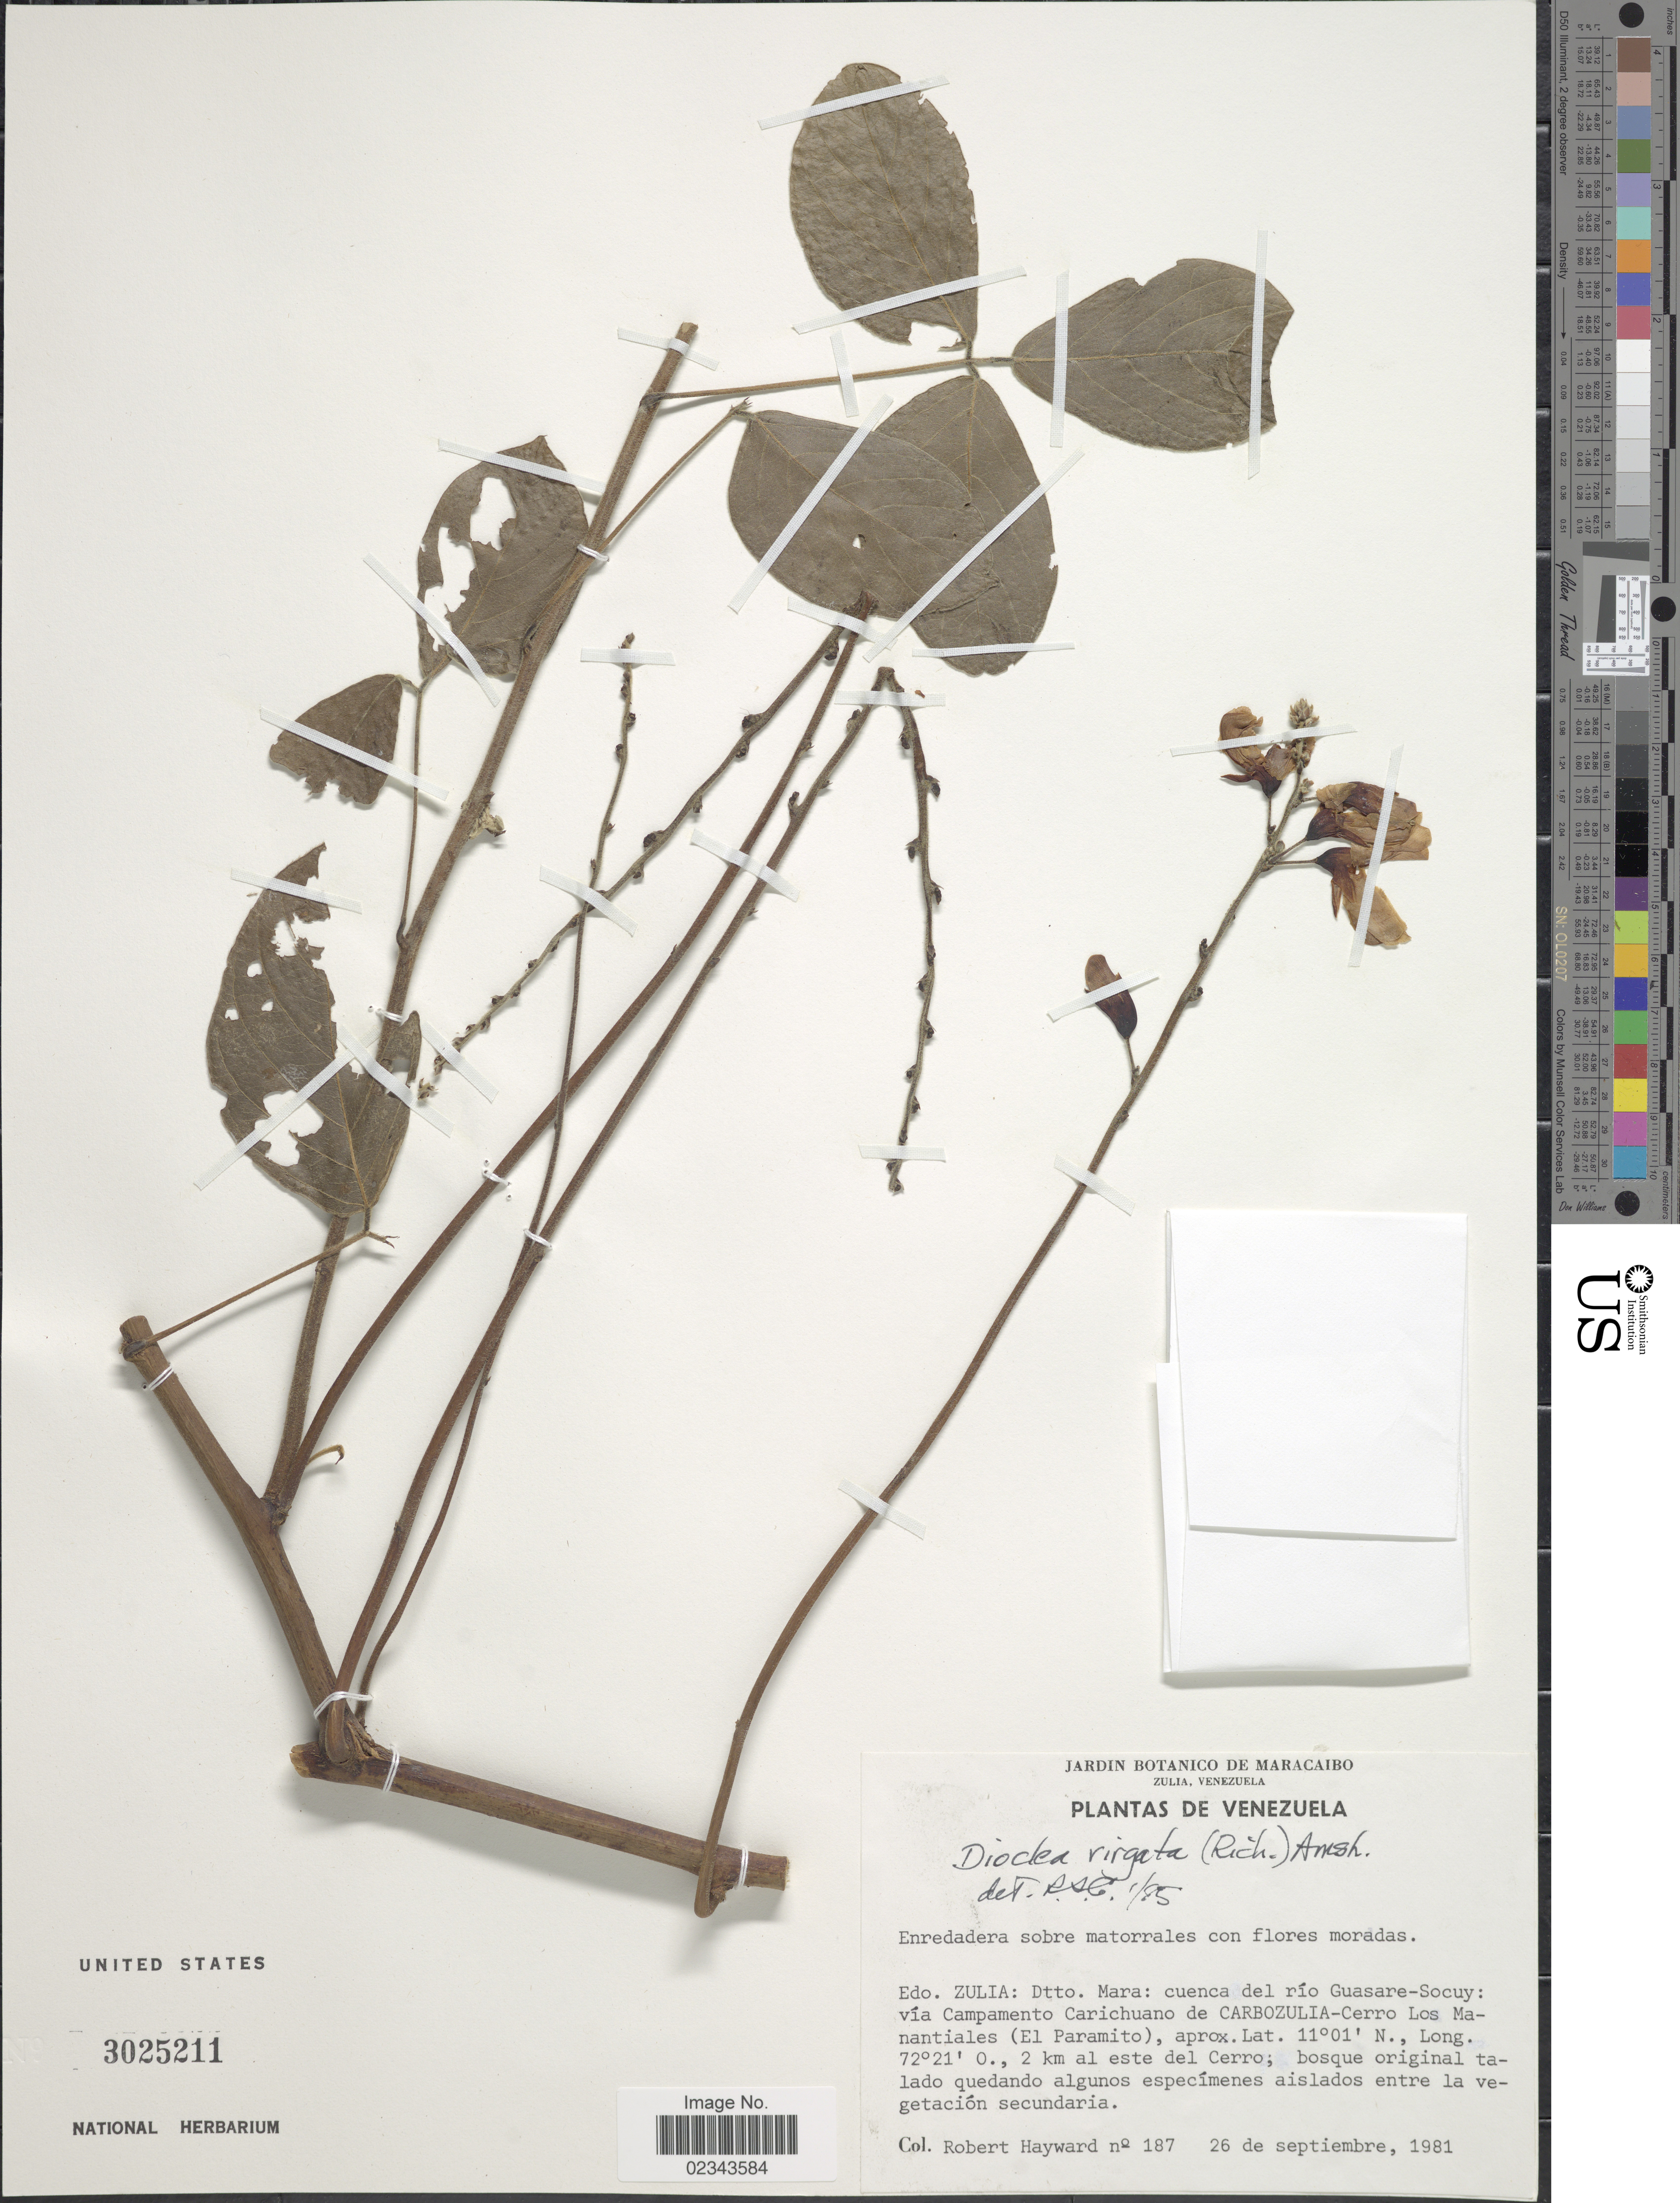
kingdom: Plantae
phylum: Tracheophyta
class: Magnoliopsida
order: Fabales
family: Fabaceae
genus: Dioclea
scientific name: Dioclea virgata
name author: (Rich.) Amshoff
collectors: R. Hayward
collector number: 187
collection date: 1981-09-26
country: Venezuela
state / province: Zulia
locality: Dtto. Mara: cuenca del rio Guasare-Socuy: via Campamento Carichuano de CARBOZULIA-Cerro Los Manantiales (El Paramito), 2 km al este del Cerro.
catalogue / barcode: US 3025211